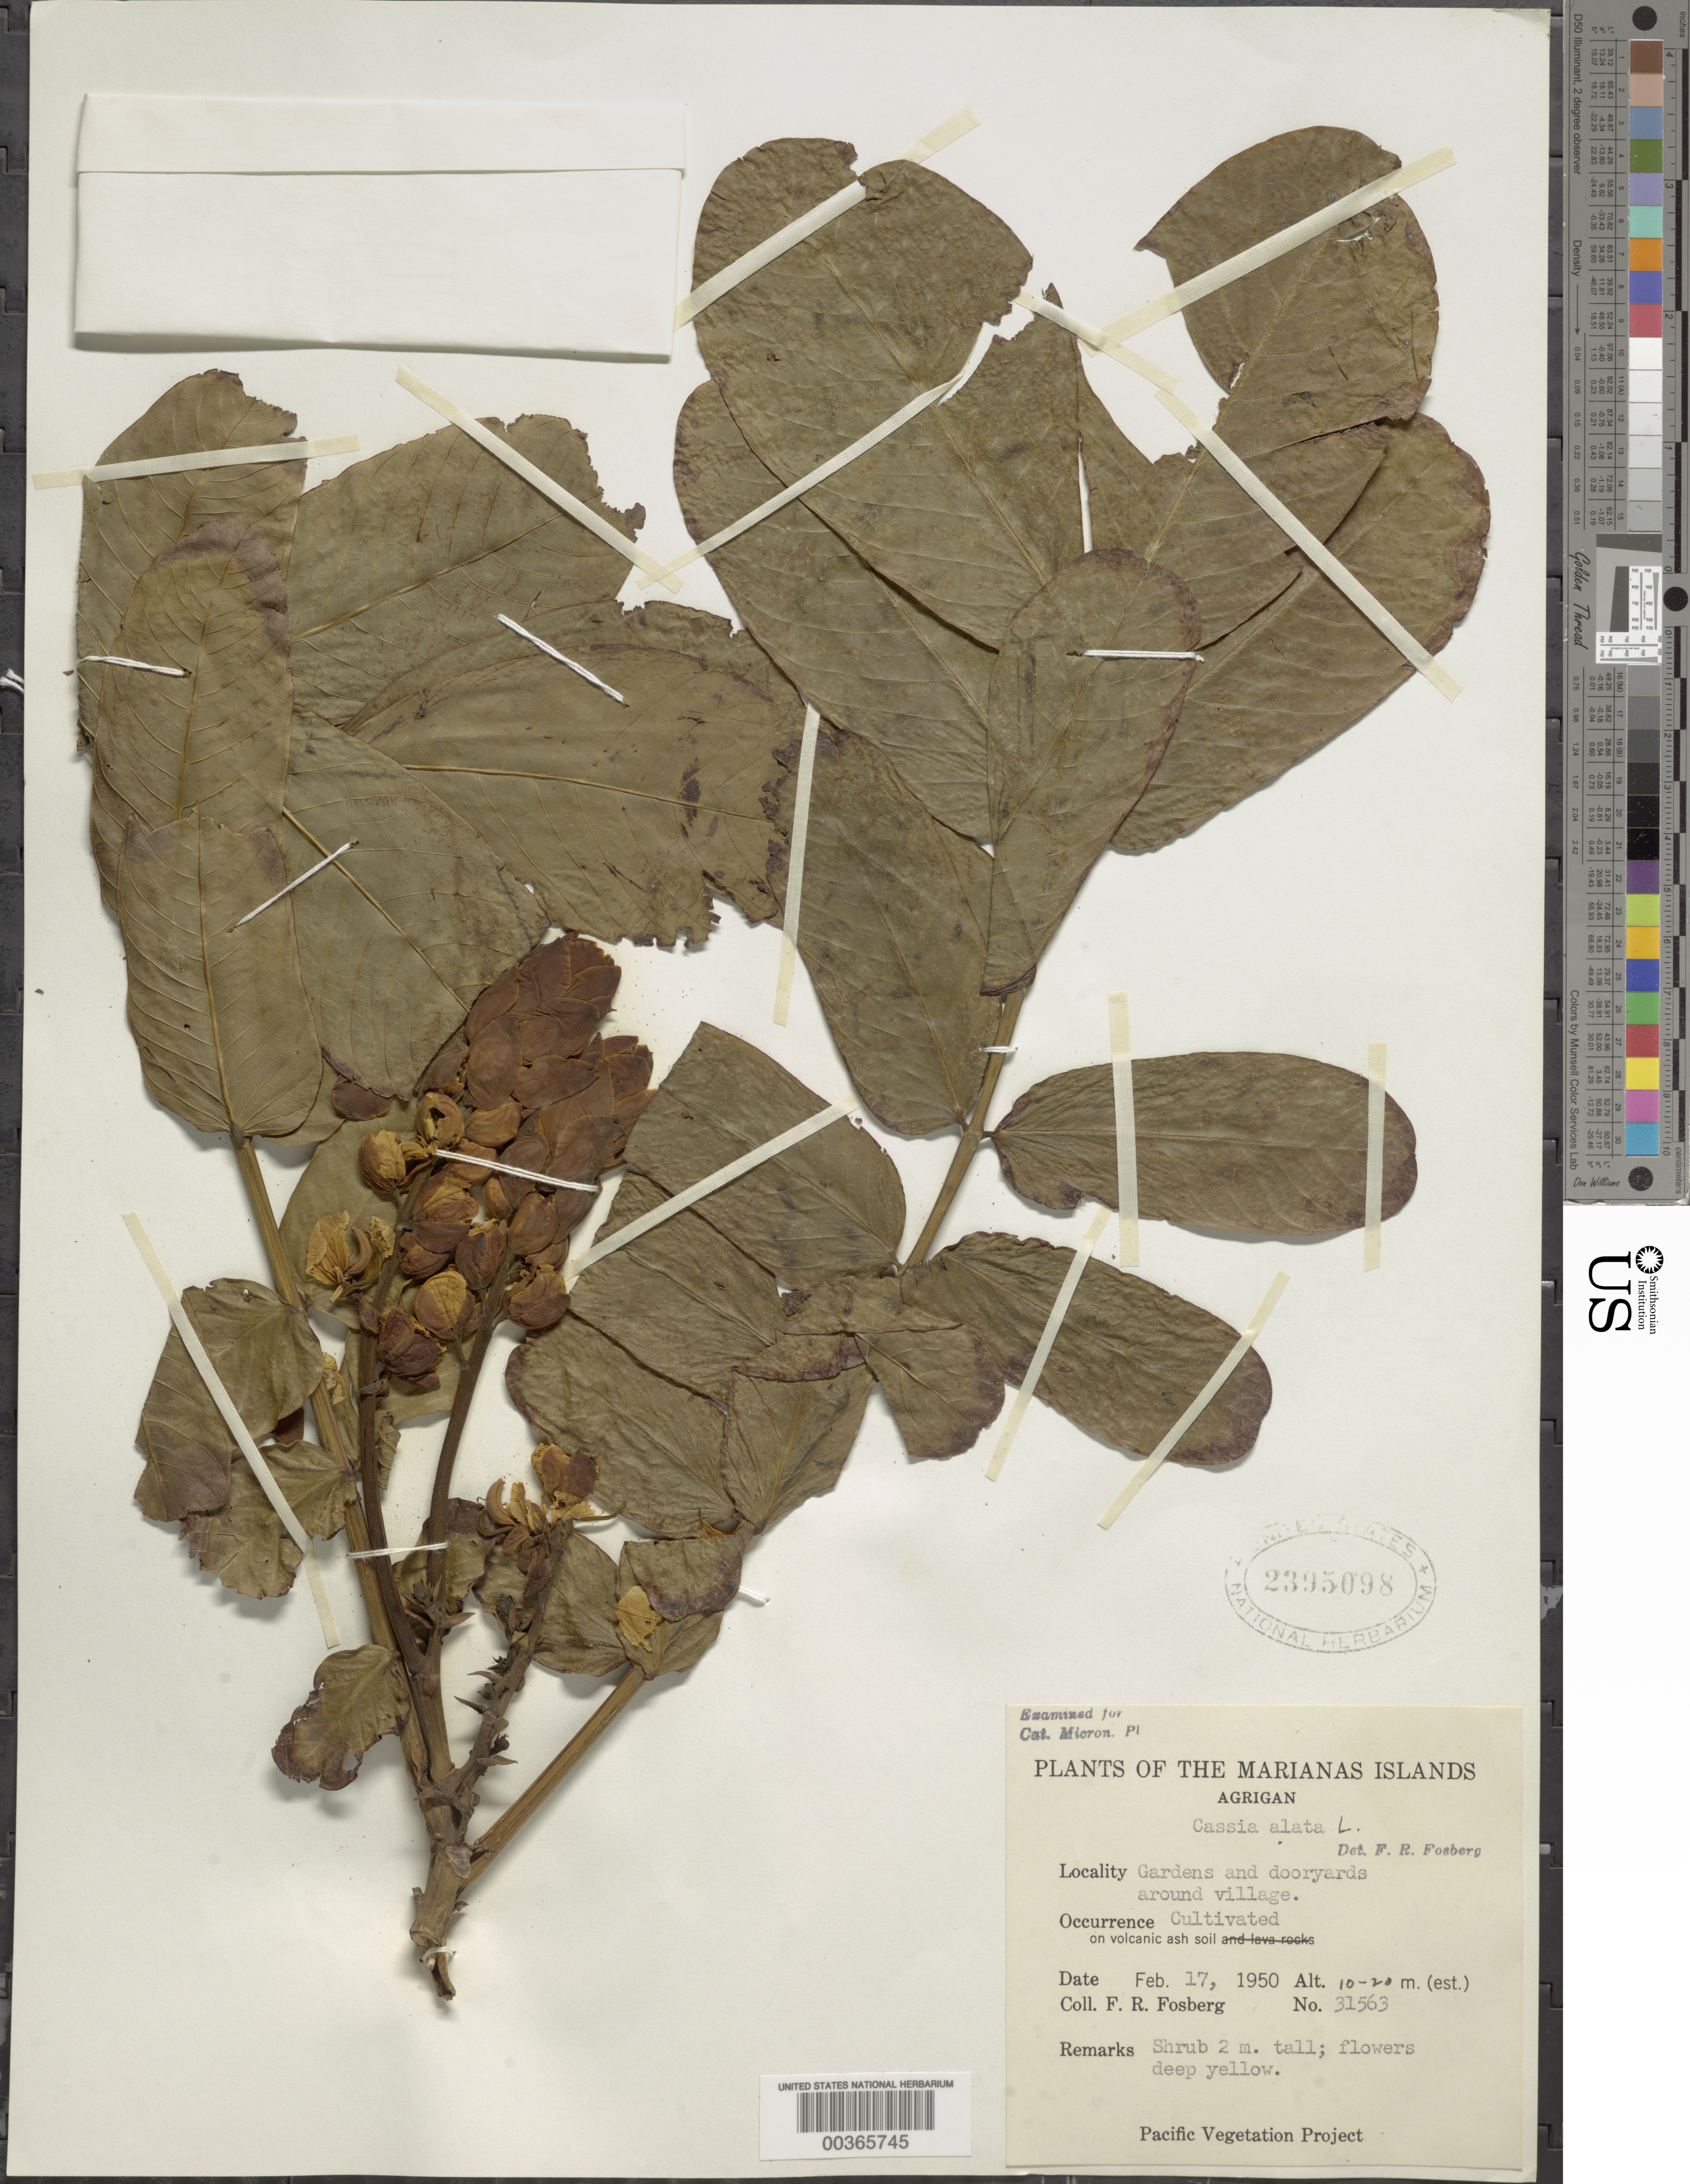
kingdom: Plantae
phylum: Tracheophyta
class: Magnoliopsida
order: Fabales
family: Fabaceae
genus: Senna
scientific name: Senna alata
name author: (L.) Roxb.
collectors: F. R. Fosberg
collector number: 31563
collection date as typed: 17 Feb 1950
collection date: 1950-02-17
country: Northern Mariana Islands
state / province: Northern Islands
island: Agrihan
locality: Around village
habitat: Gardens and dooryards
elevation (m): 10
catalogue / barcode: US 2395098